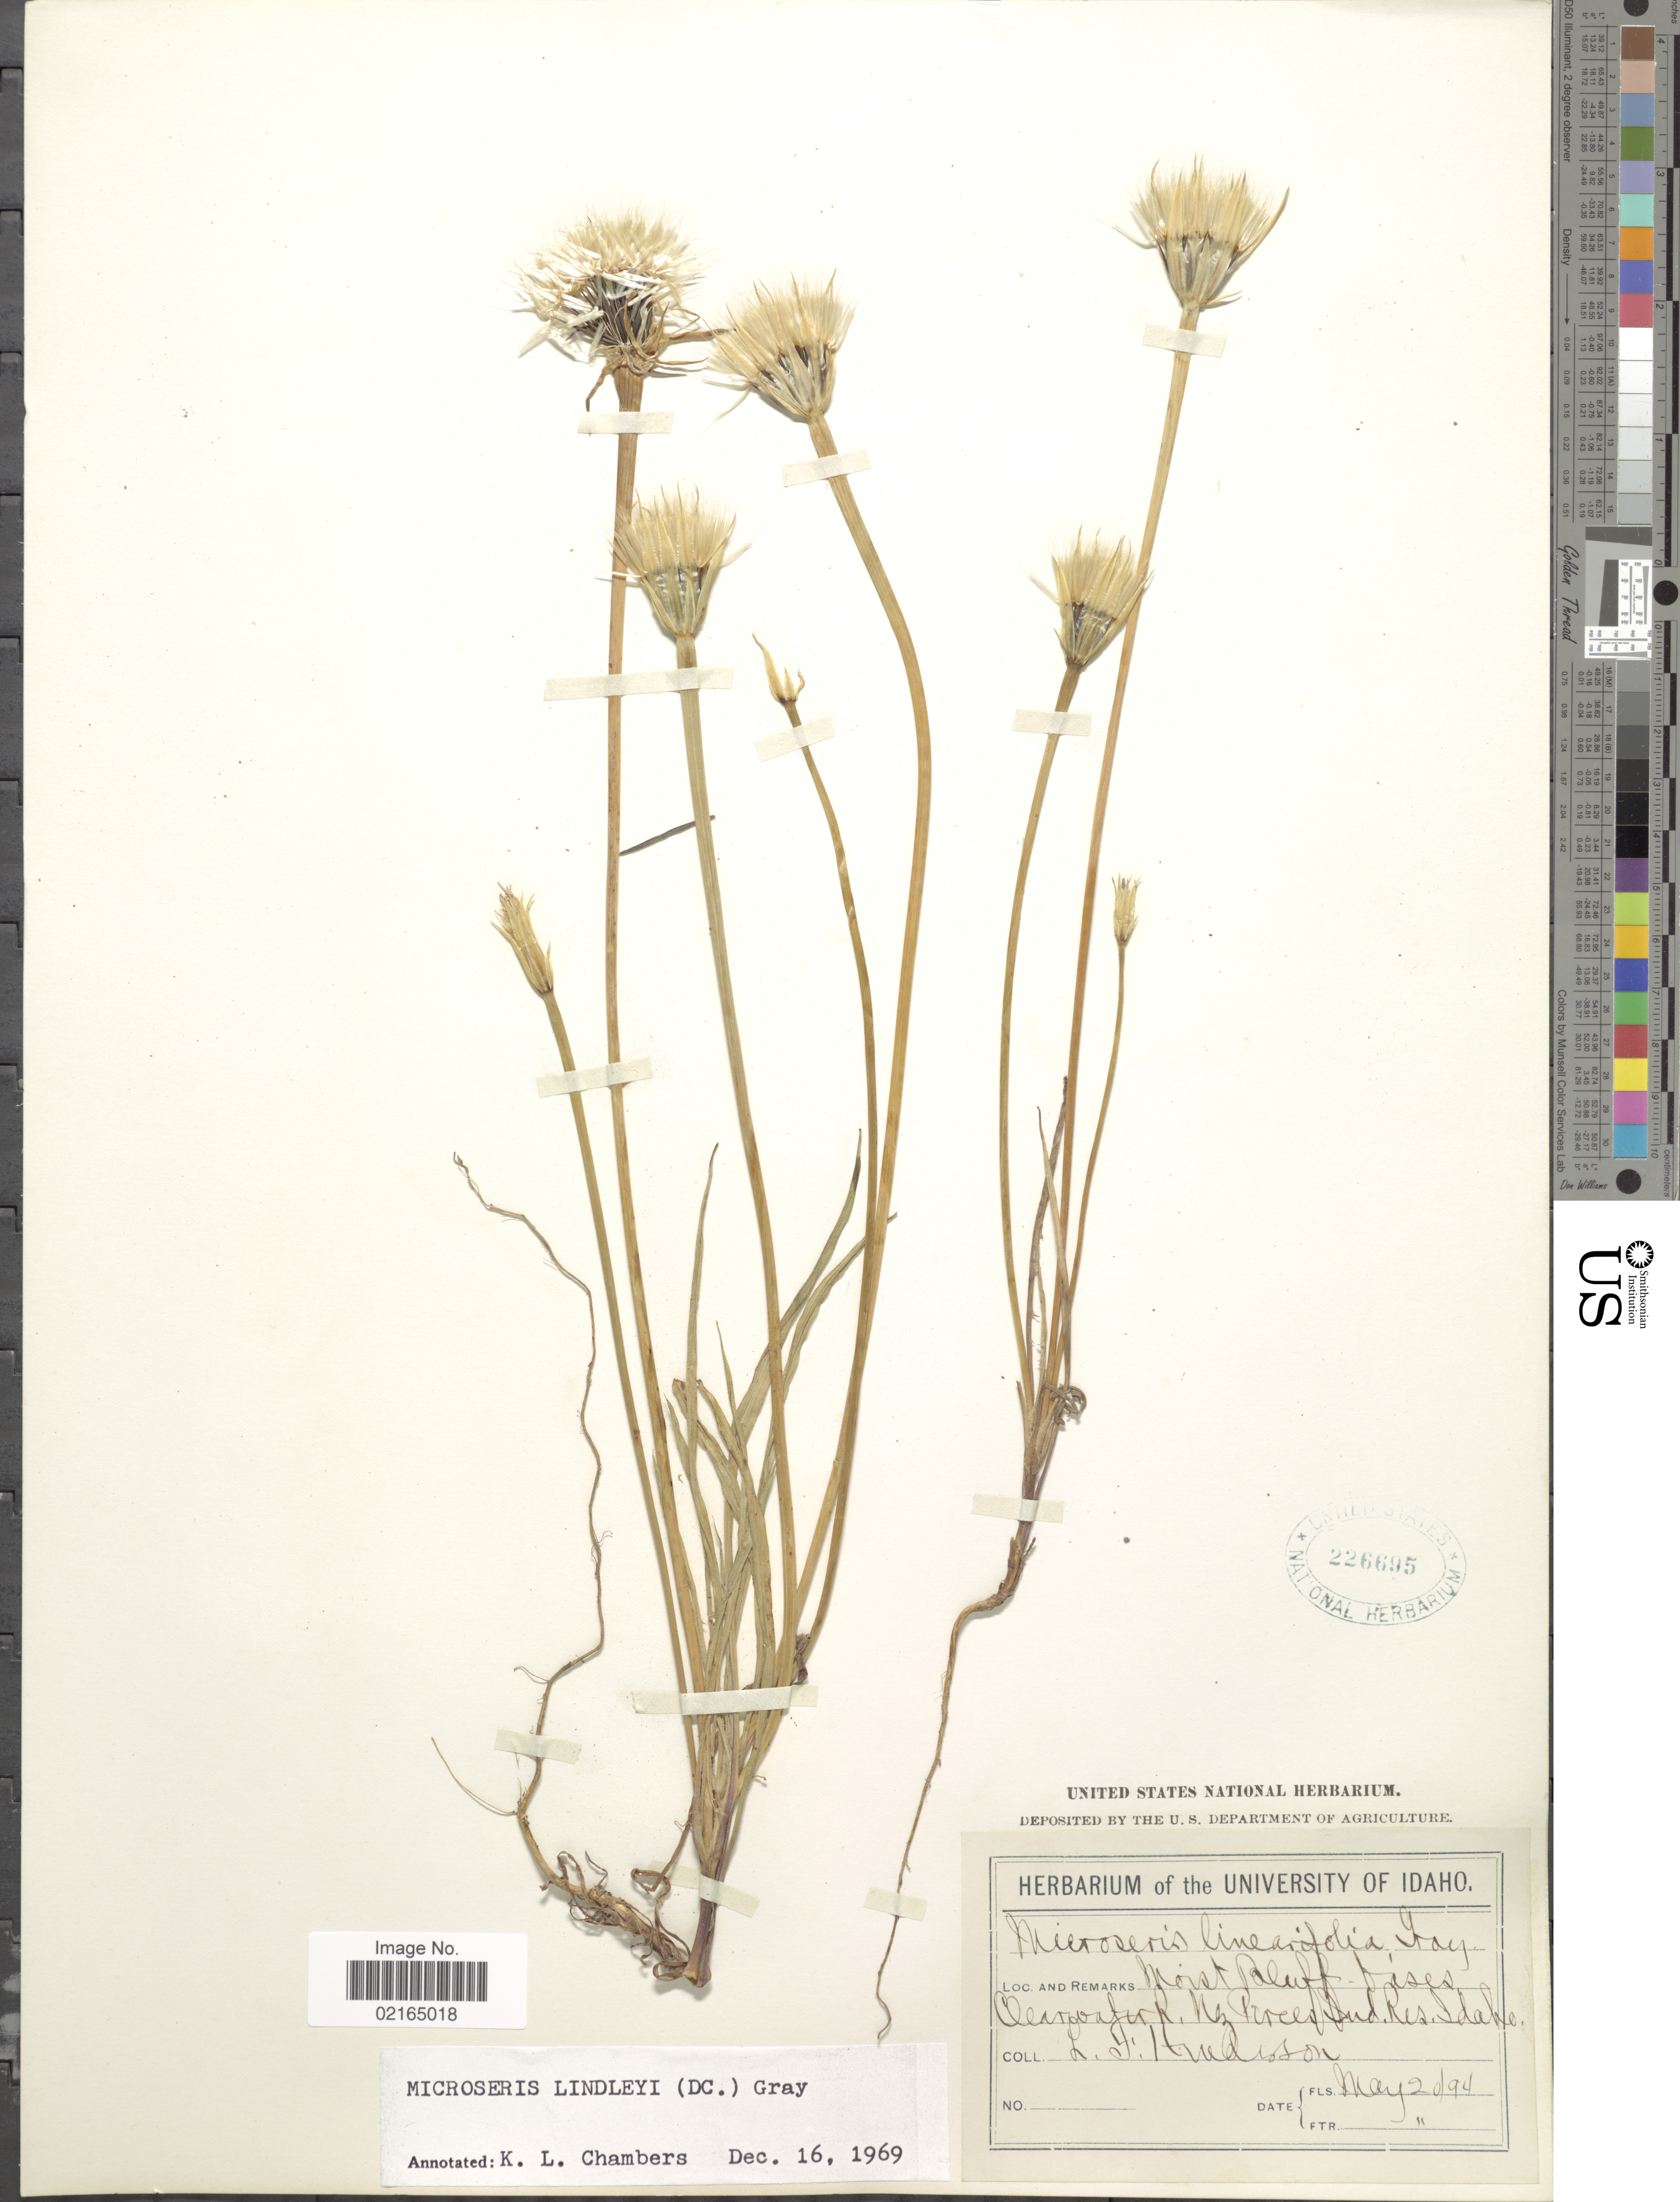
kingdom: Plantae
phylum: Tracheophyta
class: Magnoliopsida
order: Asterales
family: Asteraceae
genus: Uropappus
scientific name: Uropappus lindleyi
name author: (DC.) Nutt.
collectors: L. Hindeoson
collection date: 1994-05-02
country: United States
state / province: Idaho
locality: Moist Bluff bases, Clearwater R., N. Nez Perce Res.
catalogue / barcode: US 226695